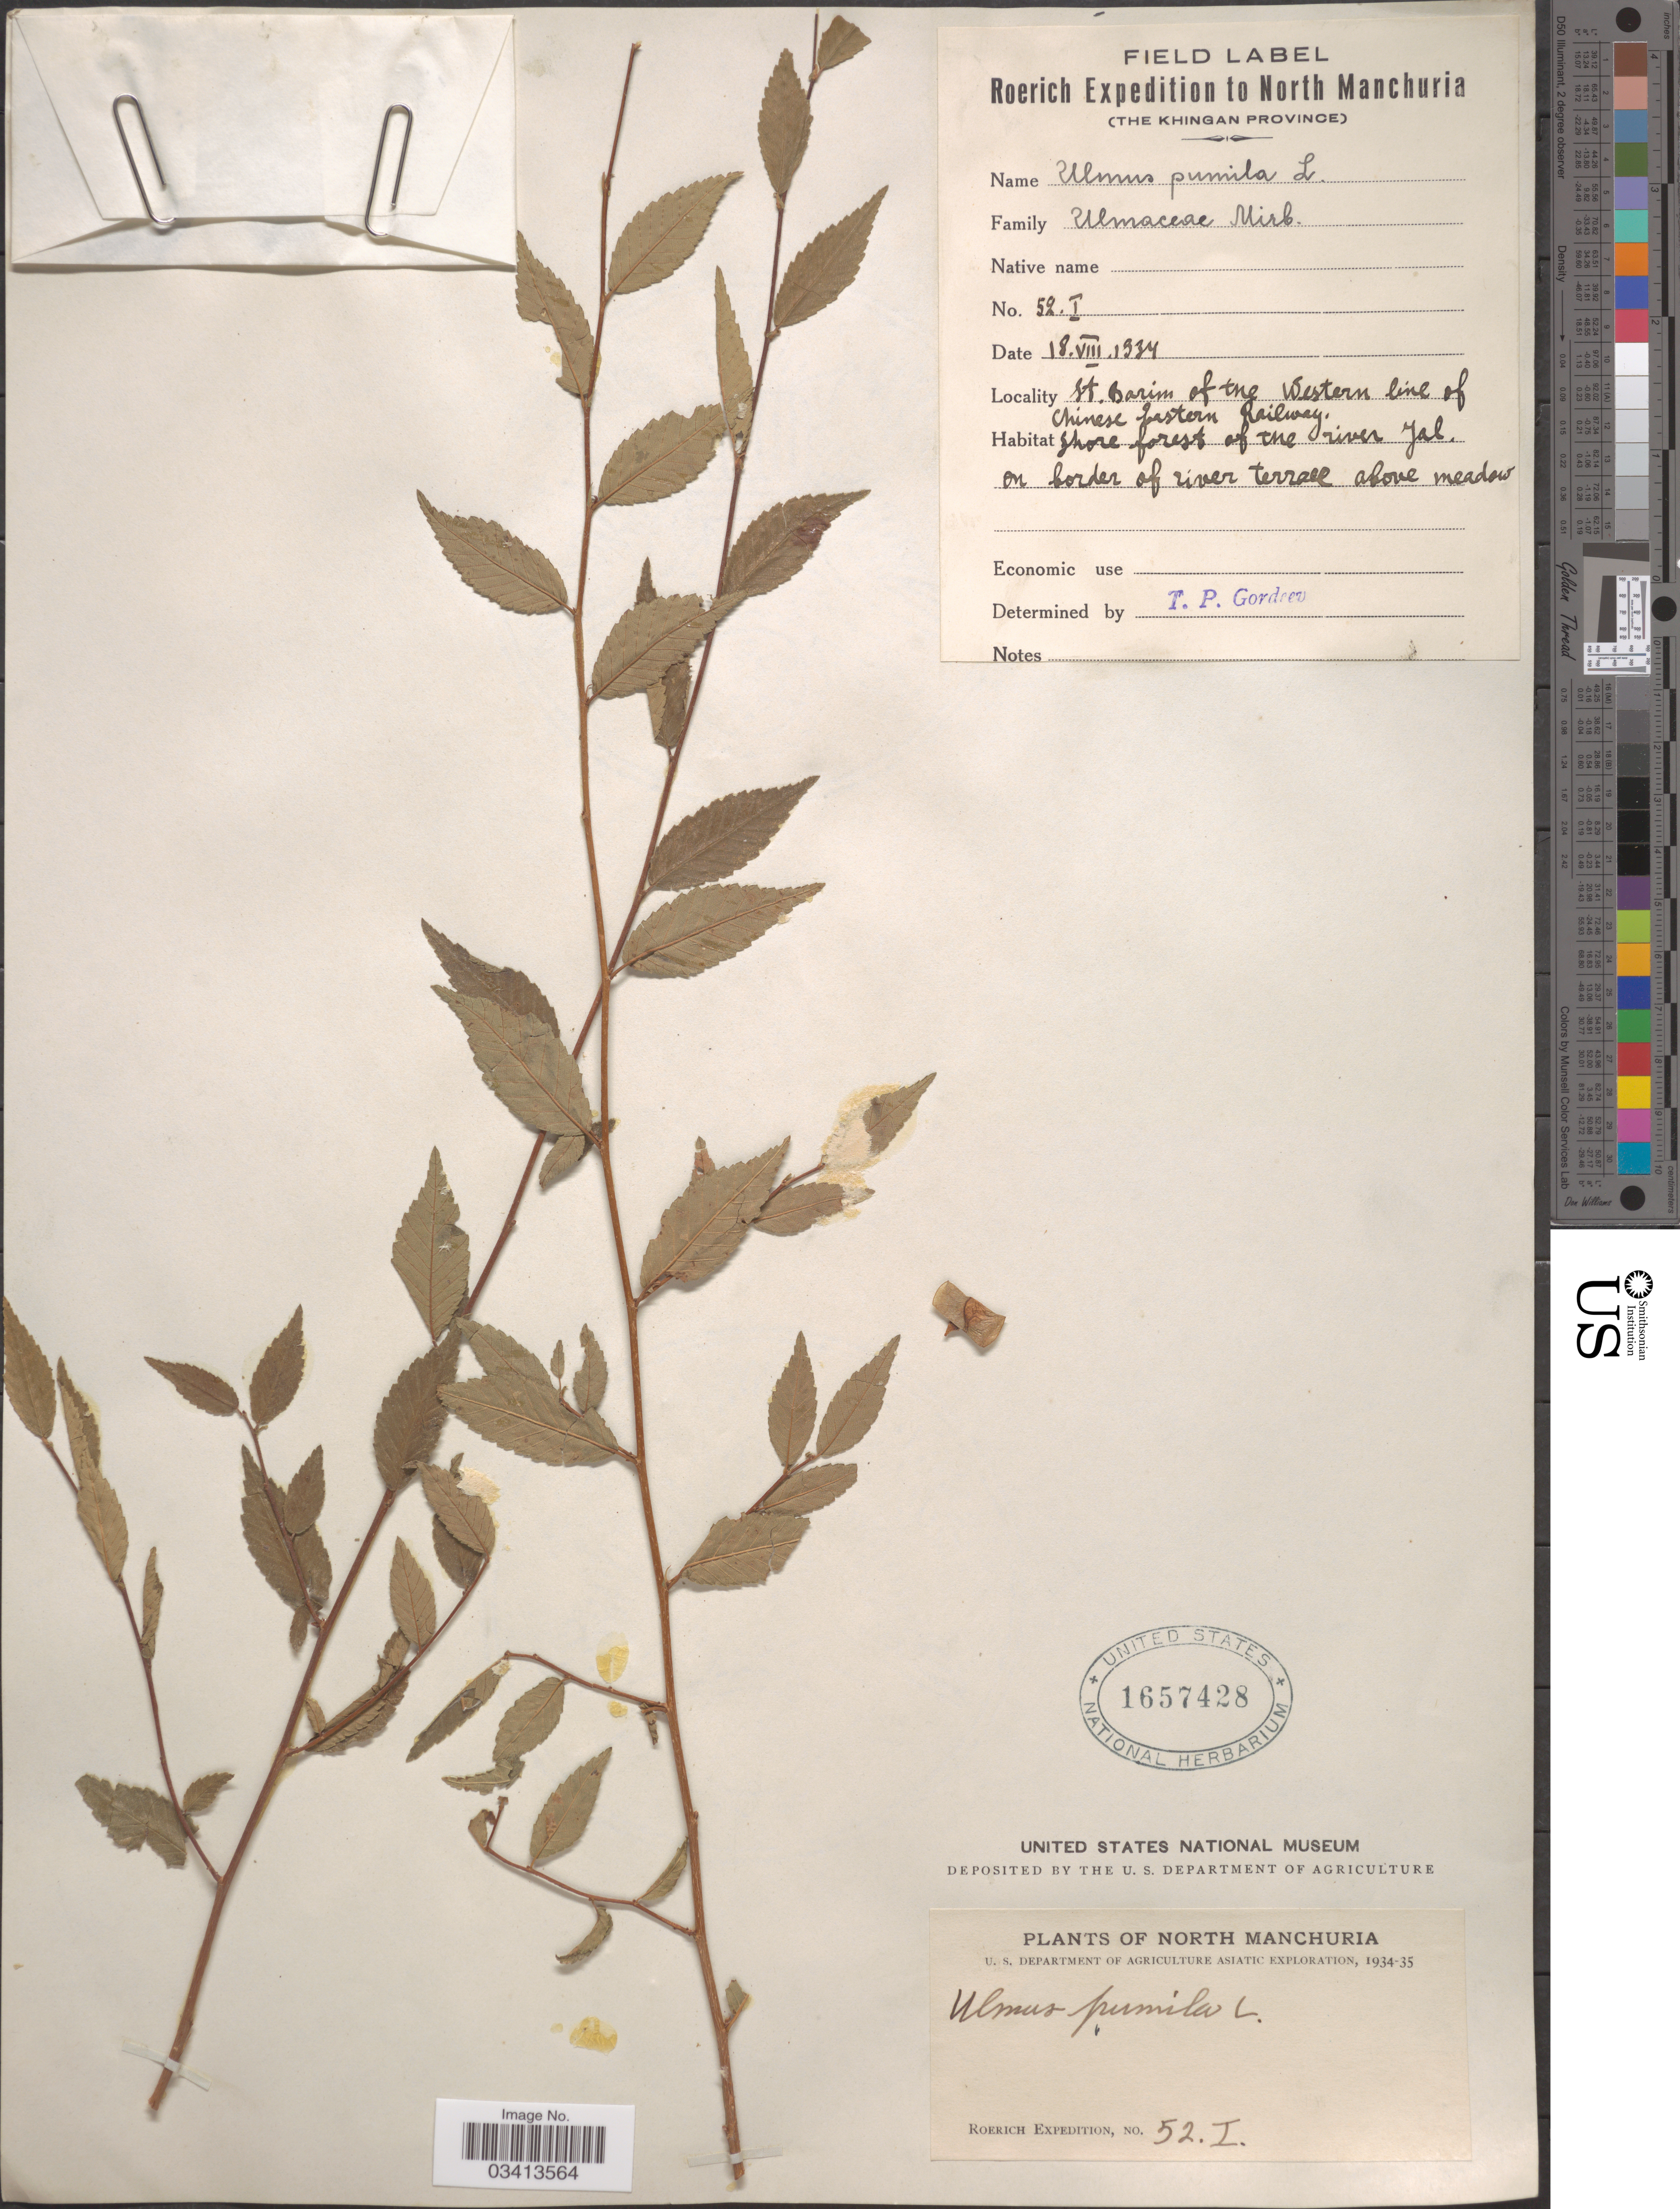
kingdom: Plantae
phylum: Tracheophyta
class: Magnoliopsida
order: Rosales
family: Ulmaceae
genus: Ulmus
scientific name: Ulmus pumila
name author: L.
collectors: Roerich Expedition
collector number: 52.I.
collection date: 1934-08-18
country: China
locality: North Manchuria (The Khingan Province). St. Barim of the Western line of Chinese Eastern Railway. Shore forest of the river Jal.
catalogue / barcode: US 1657428